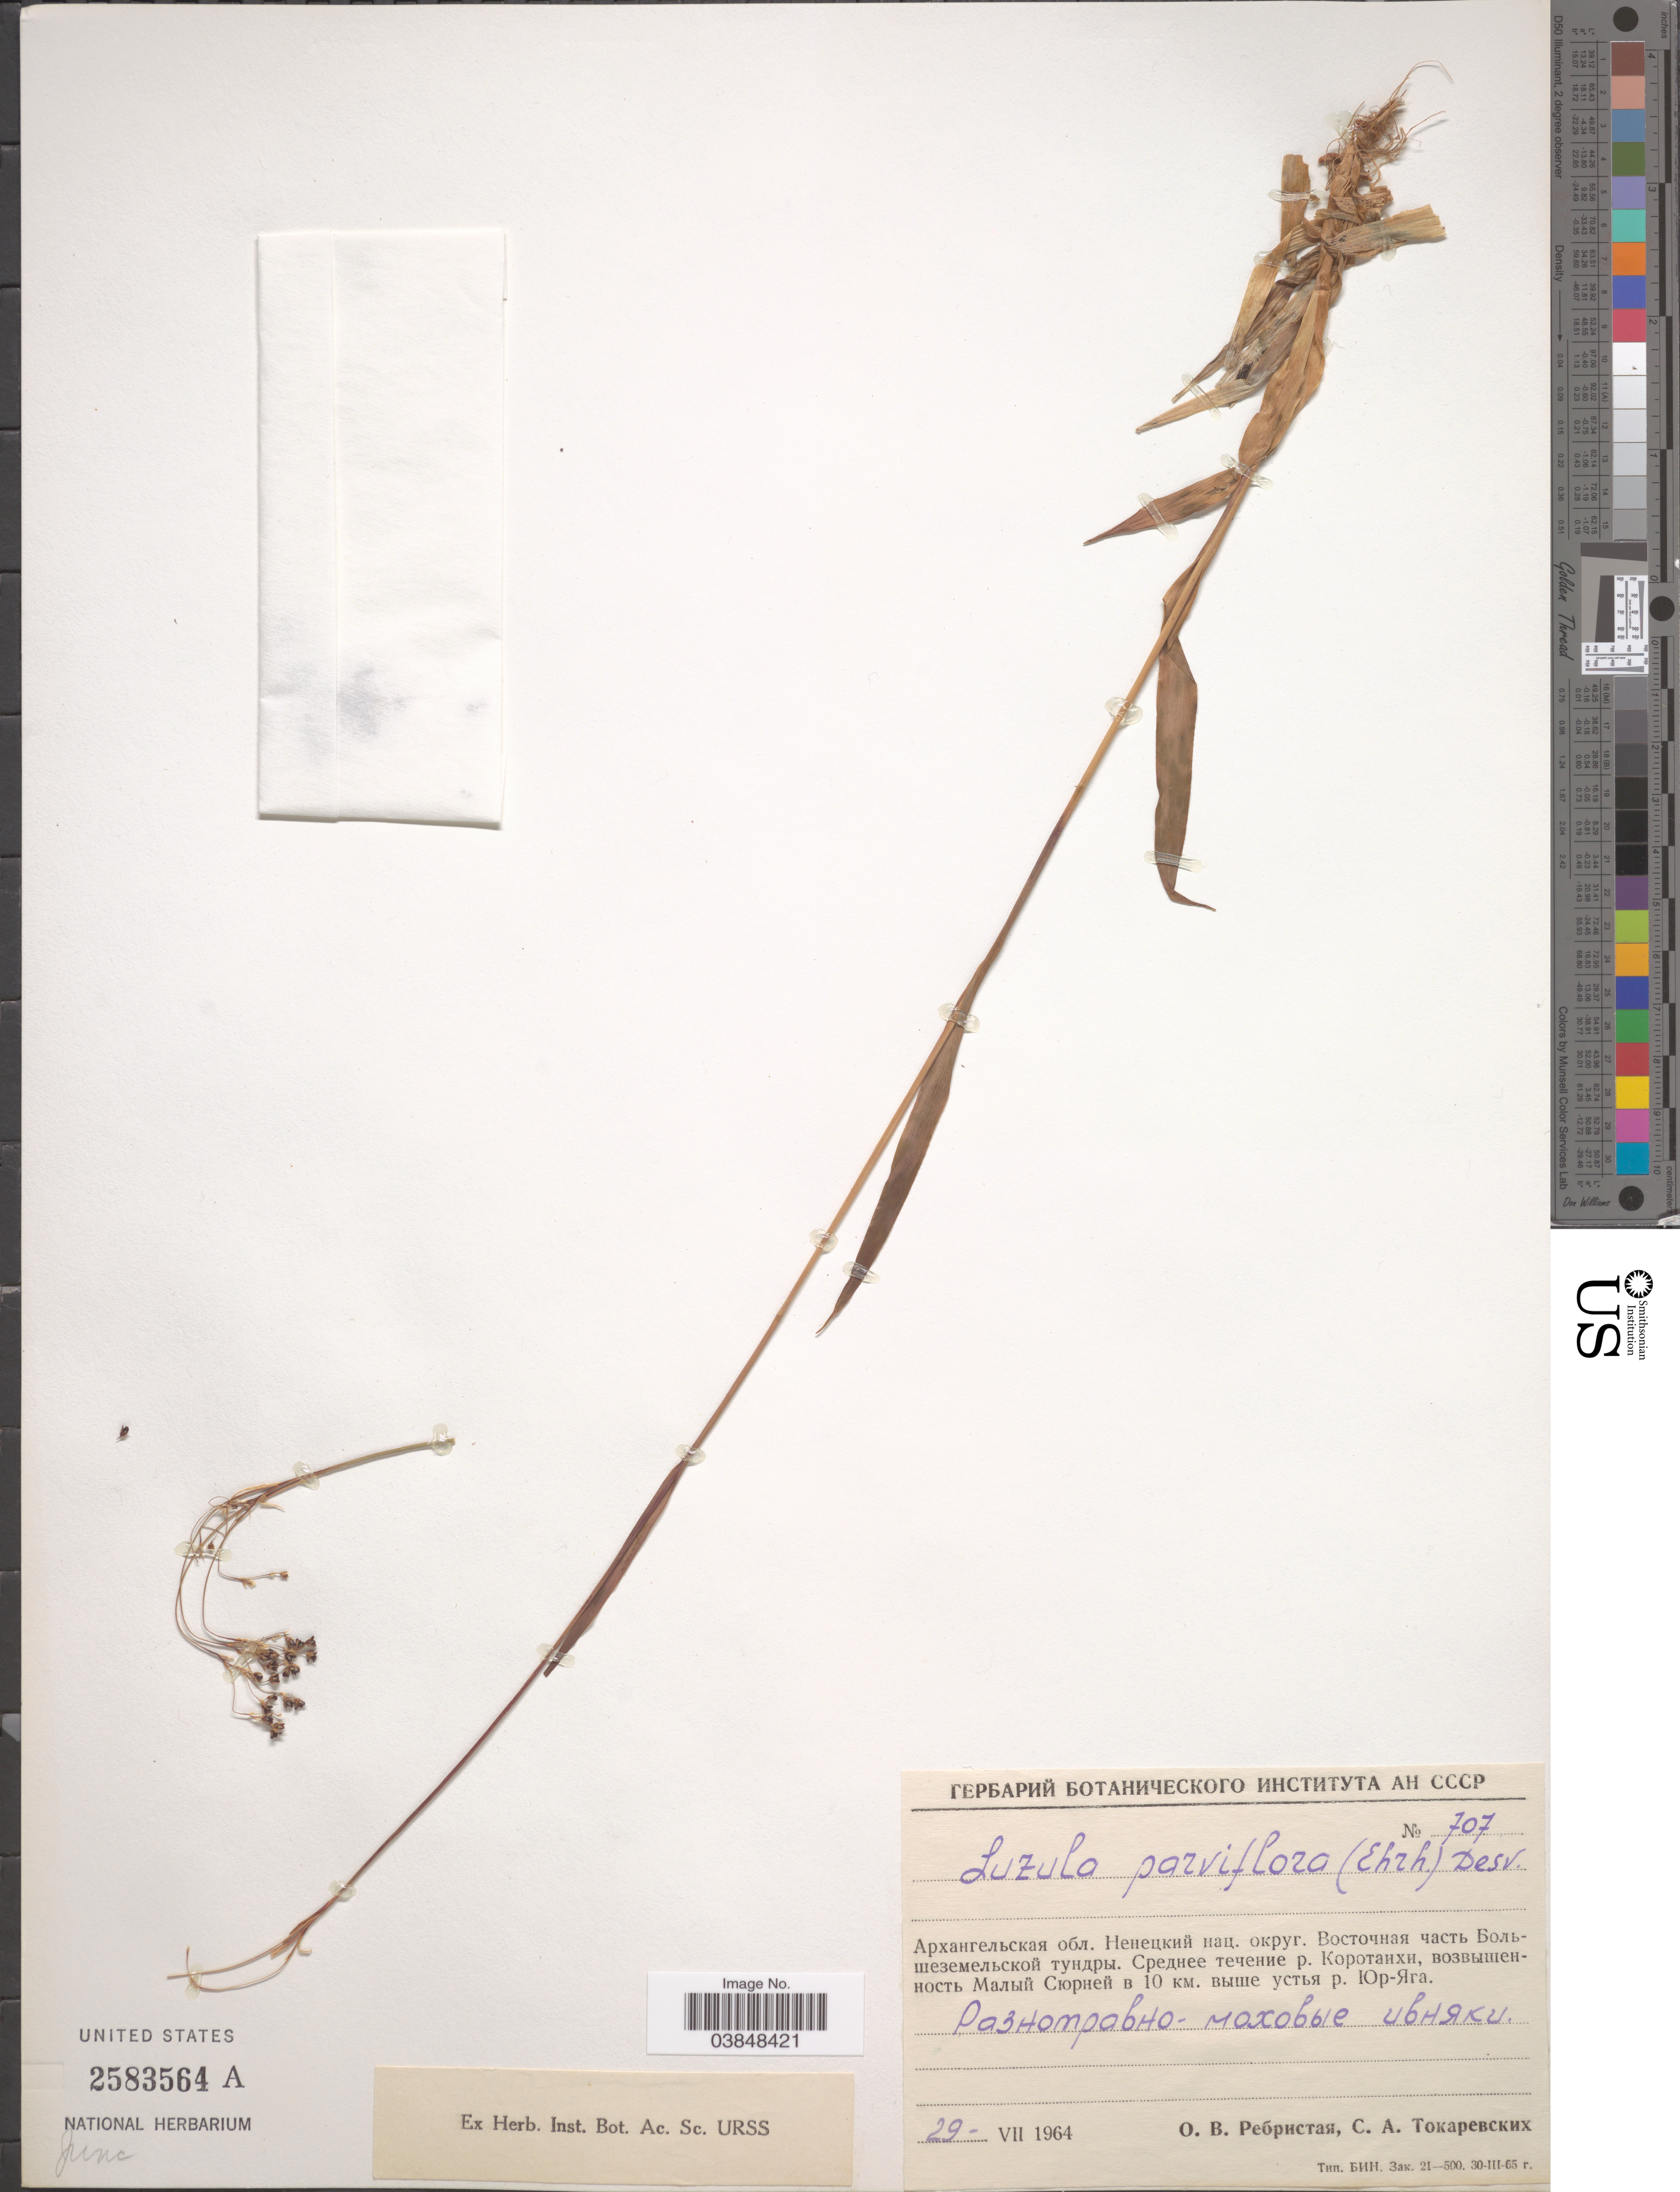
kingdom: Plantae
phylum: Tracheophyta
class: Liliopsida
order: Poales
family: Juncaceae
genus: Luzula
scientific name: Luzula parviflora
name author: (Ehrh.) Desv.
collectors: X & X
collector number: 707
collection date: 1964-07-29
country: Russian Federation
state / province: Arkhangelsk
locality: Nenets Autonomous Okrug, river Korotaikha, Malyy Syurney 10 km above estuary of river Sava-U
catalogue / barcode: US 2583564A